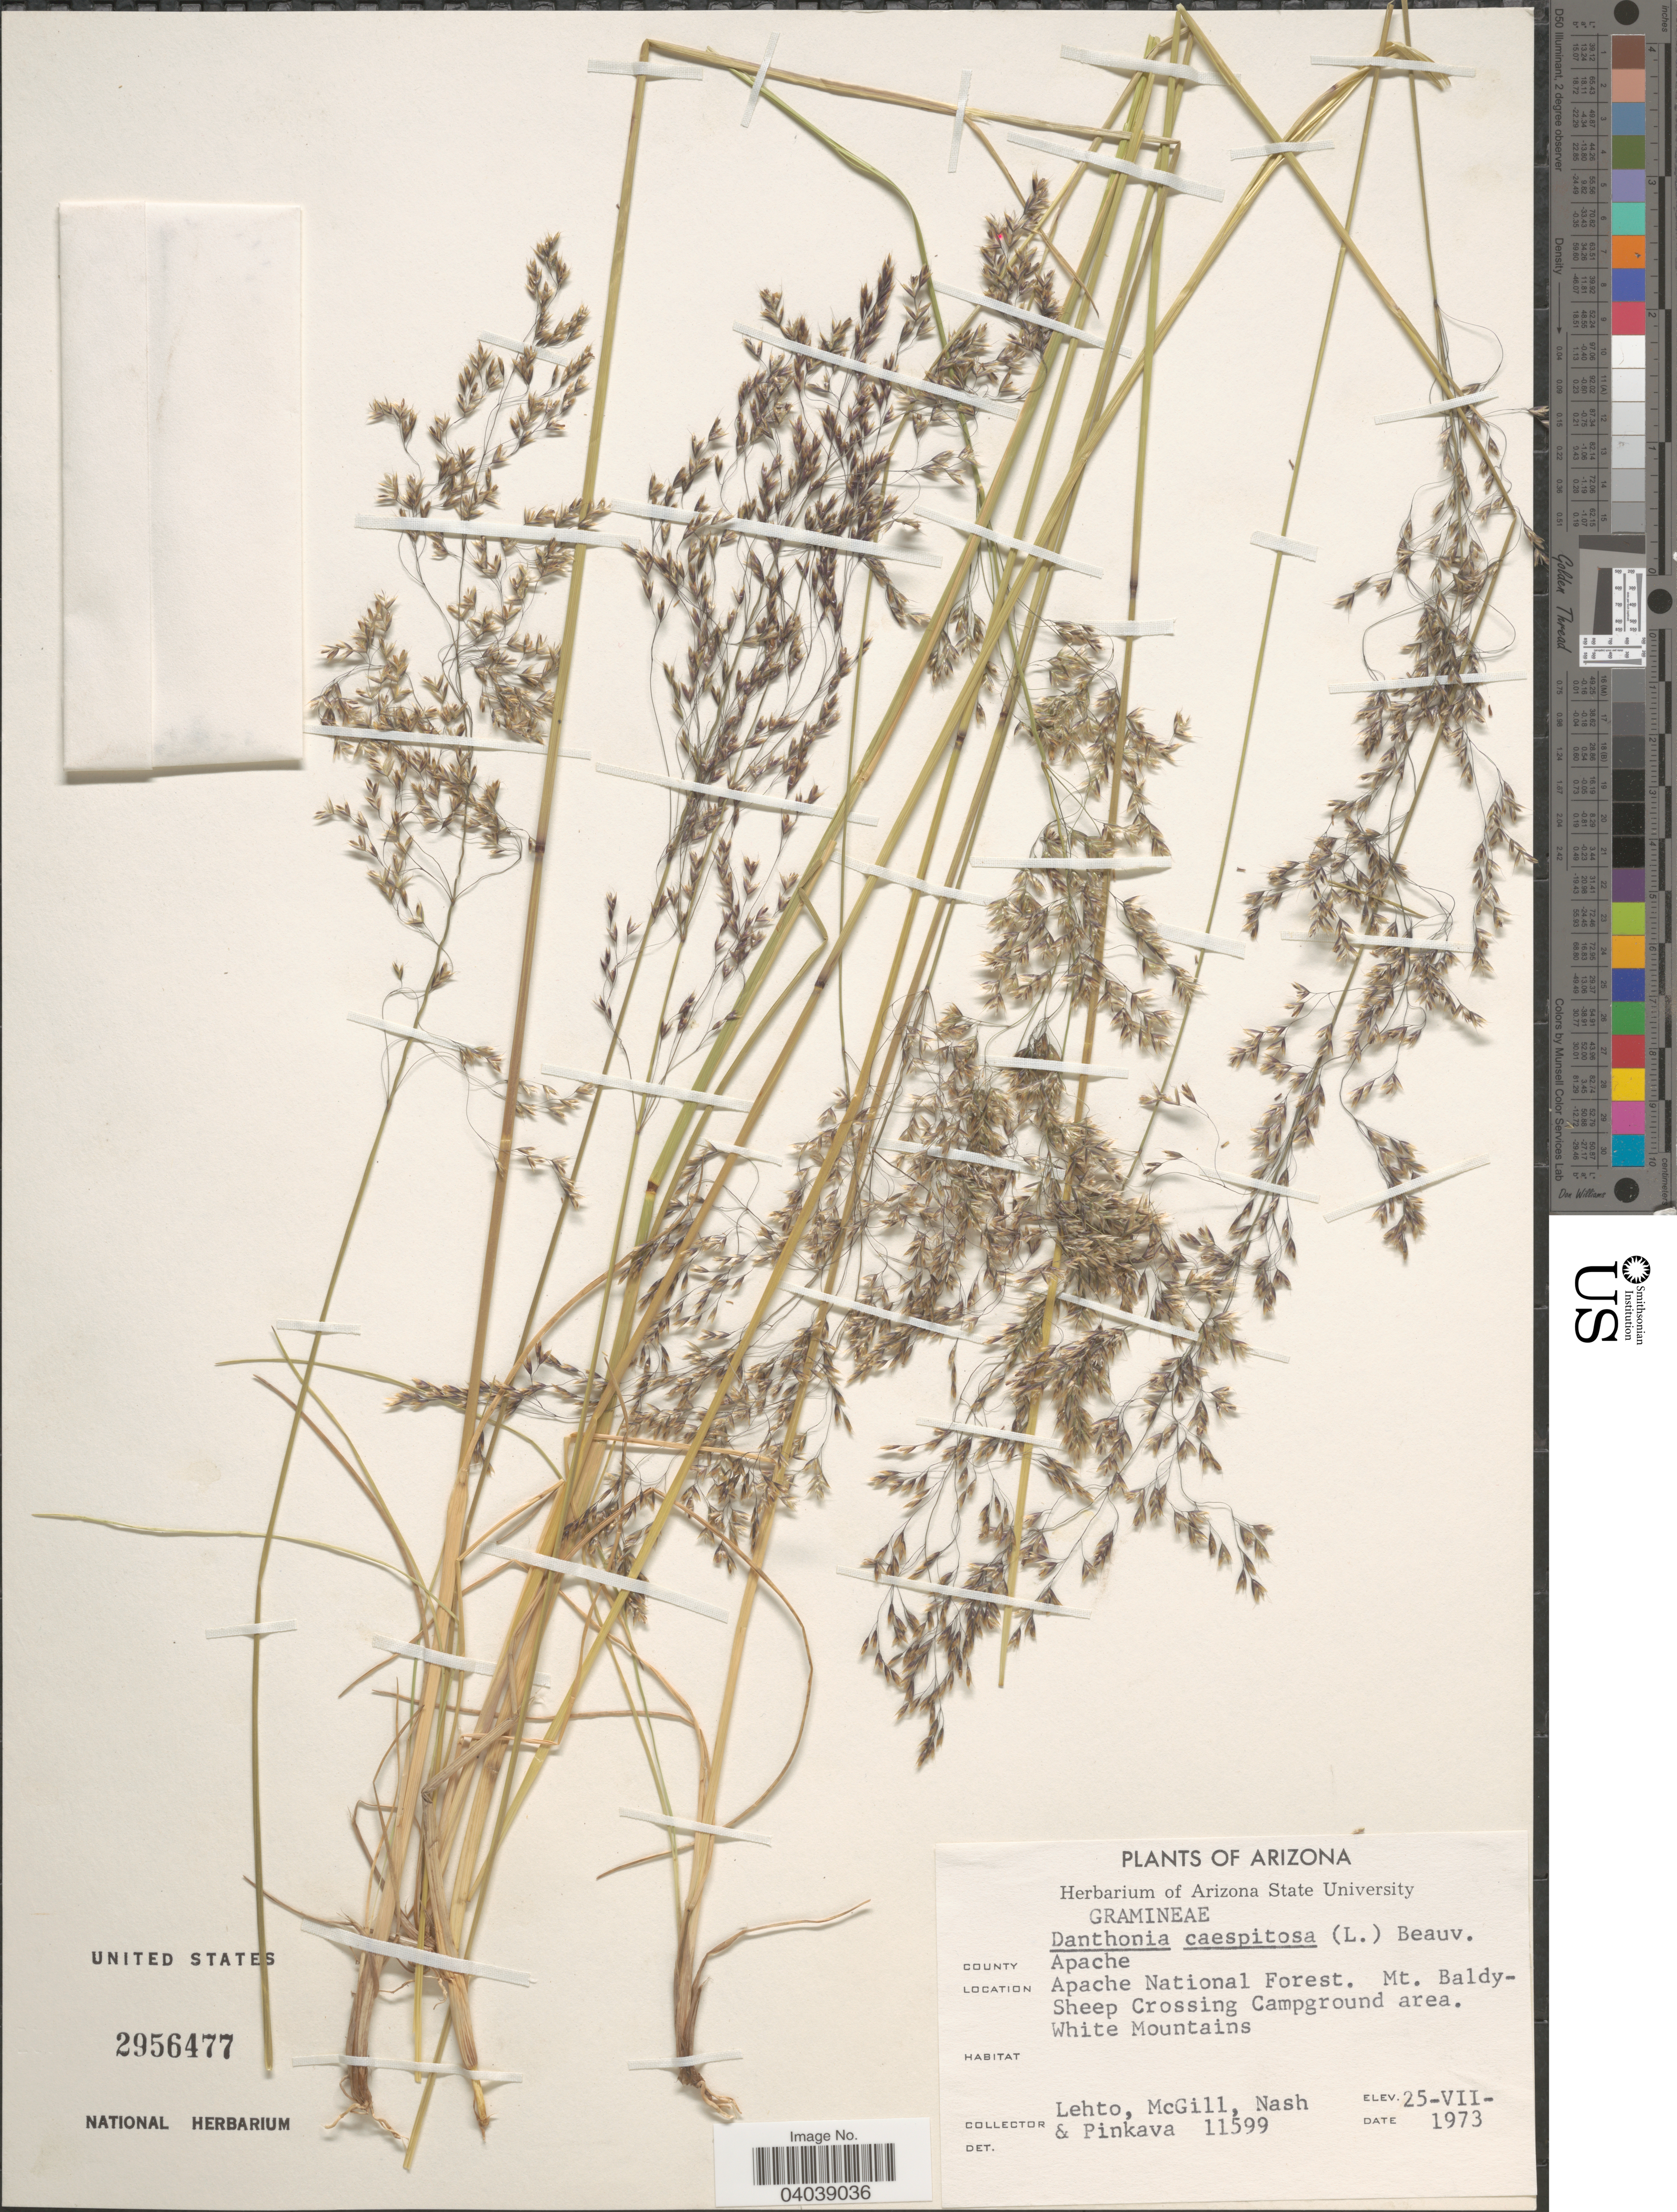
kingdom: Plantae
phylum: Tracheophyta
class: Liliopsida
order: Poales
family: Poaceae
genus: Deschampsia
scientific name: Deschampsia cespitosa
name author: (L.) P. Beauv.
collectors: -. Lehto, -. McGill, -- Nash & -. Pinkava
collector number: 11599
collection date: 1973-07-25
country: United States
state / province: Arizona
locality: County Apache. Apache National Forest. Mt. Baldy-Sheep Crossing Campground area. White Mountains.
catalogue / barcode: US 2956477